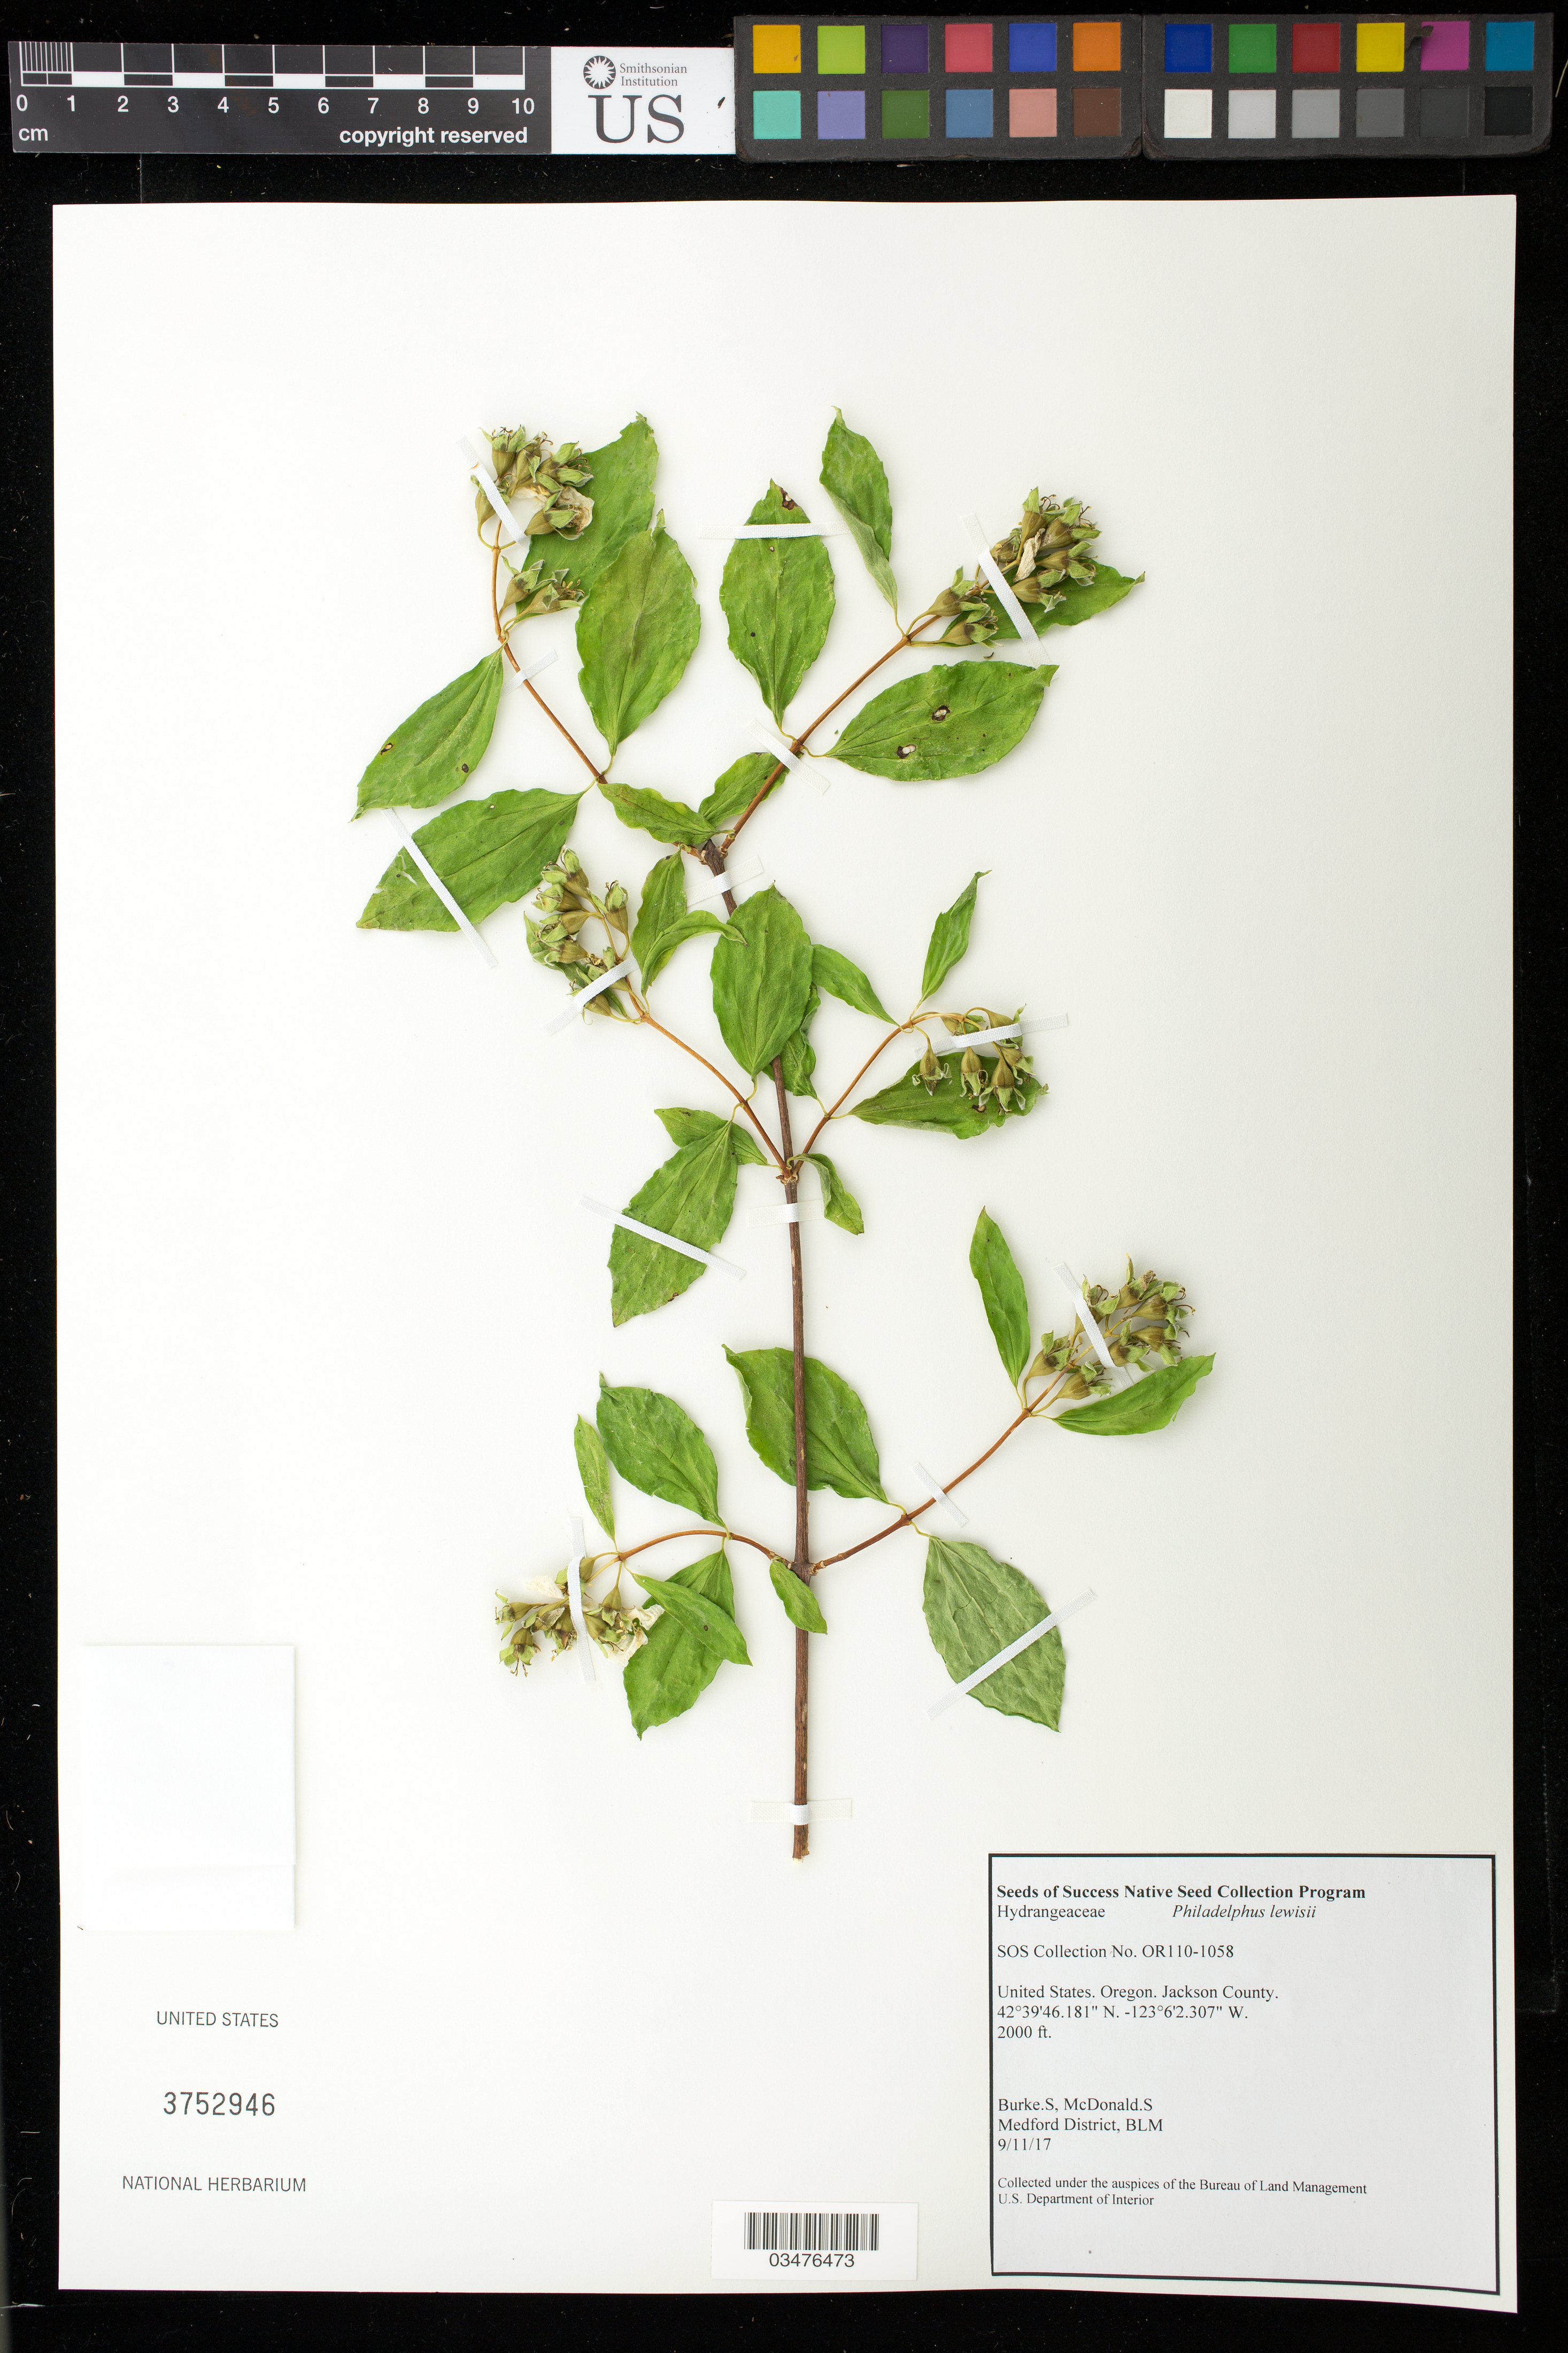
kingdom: Plantae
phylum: Tracheophyta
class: Magnoliopsida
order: Cornales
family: Hydrangeaceae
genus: Philadelphus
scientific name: Philadelphus lewisii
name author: Pursh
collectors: S. Burke & S. McDonald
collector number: OR110-1058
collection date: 2017-09-11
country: United States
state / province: Oregon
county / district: Jackson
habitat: Riparian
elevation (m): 610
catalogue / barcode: US 3752946